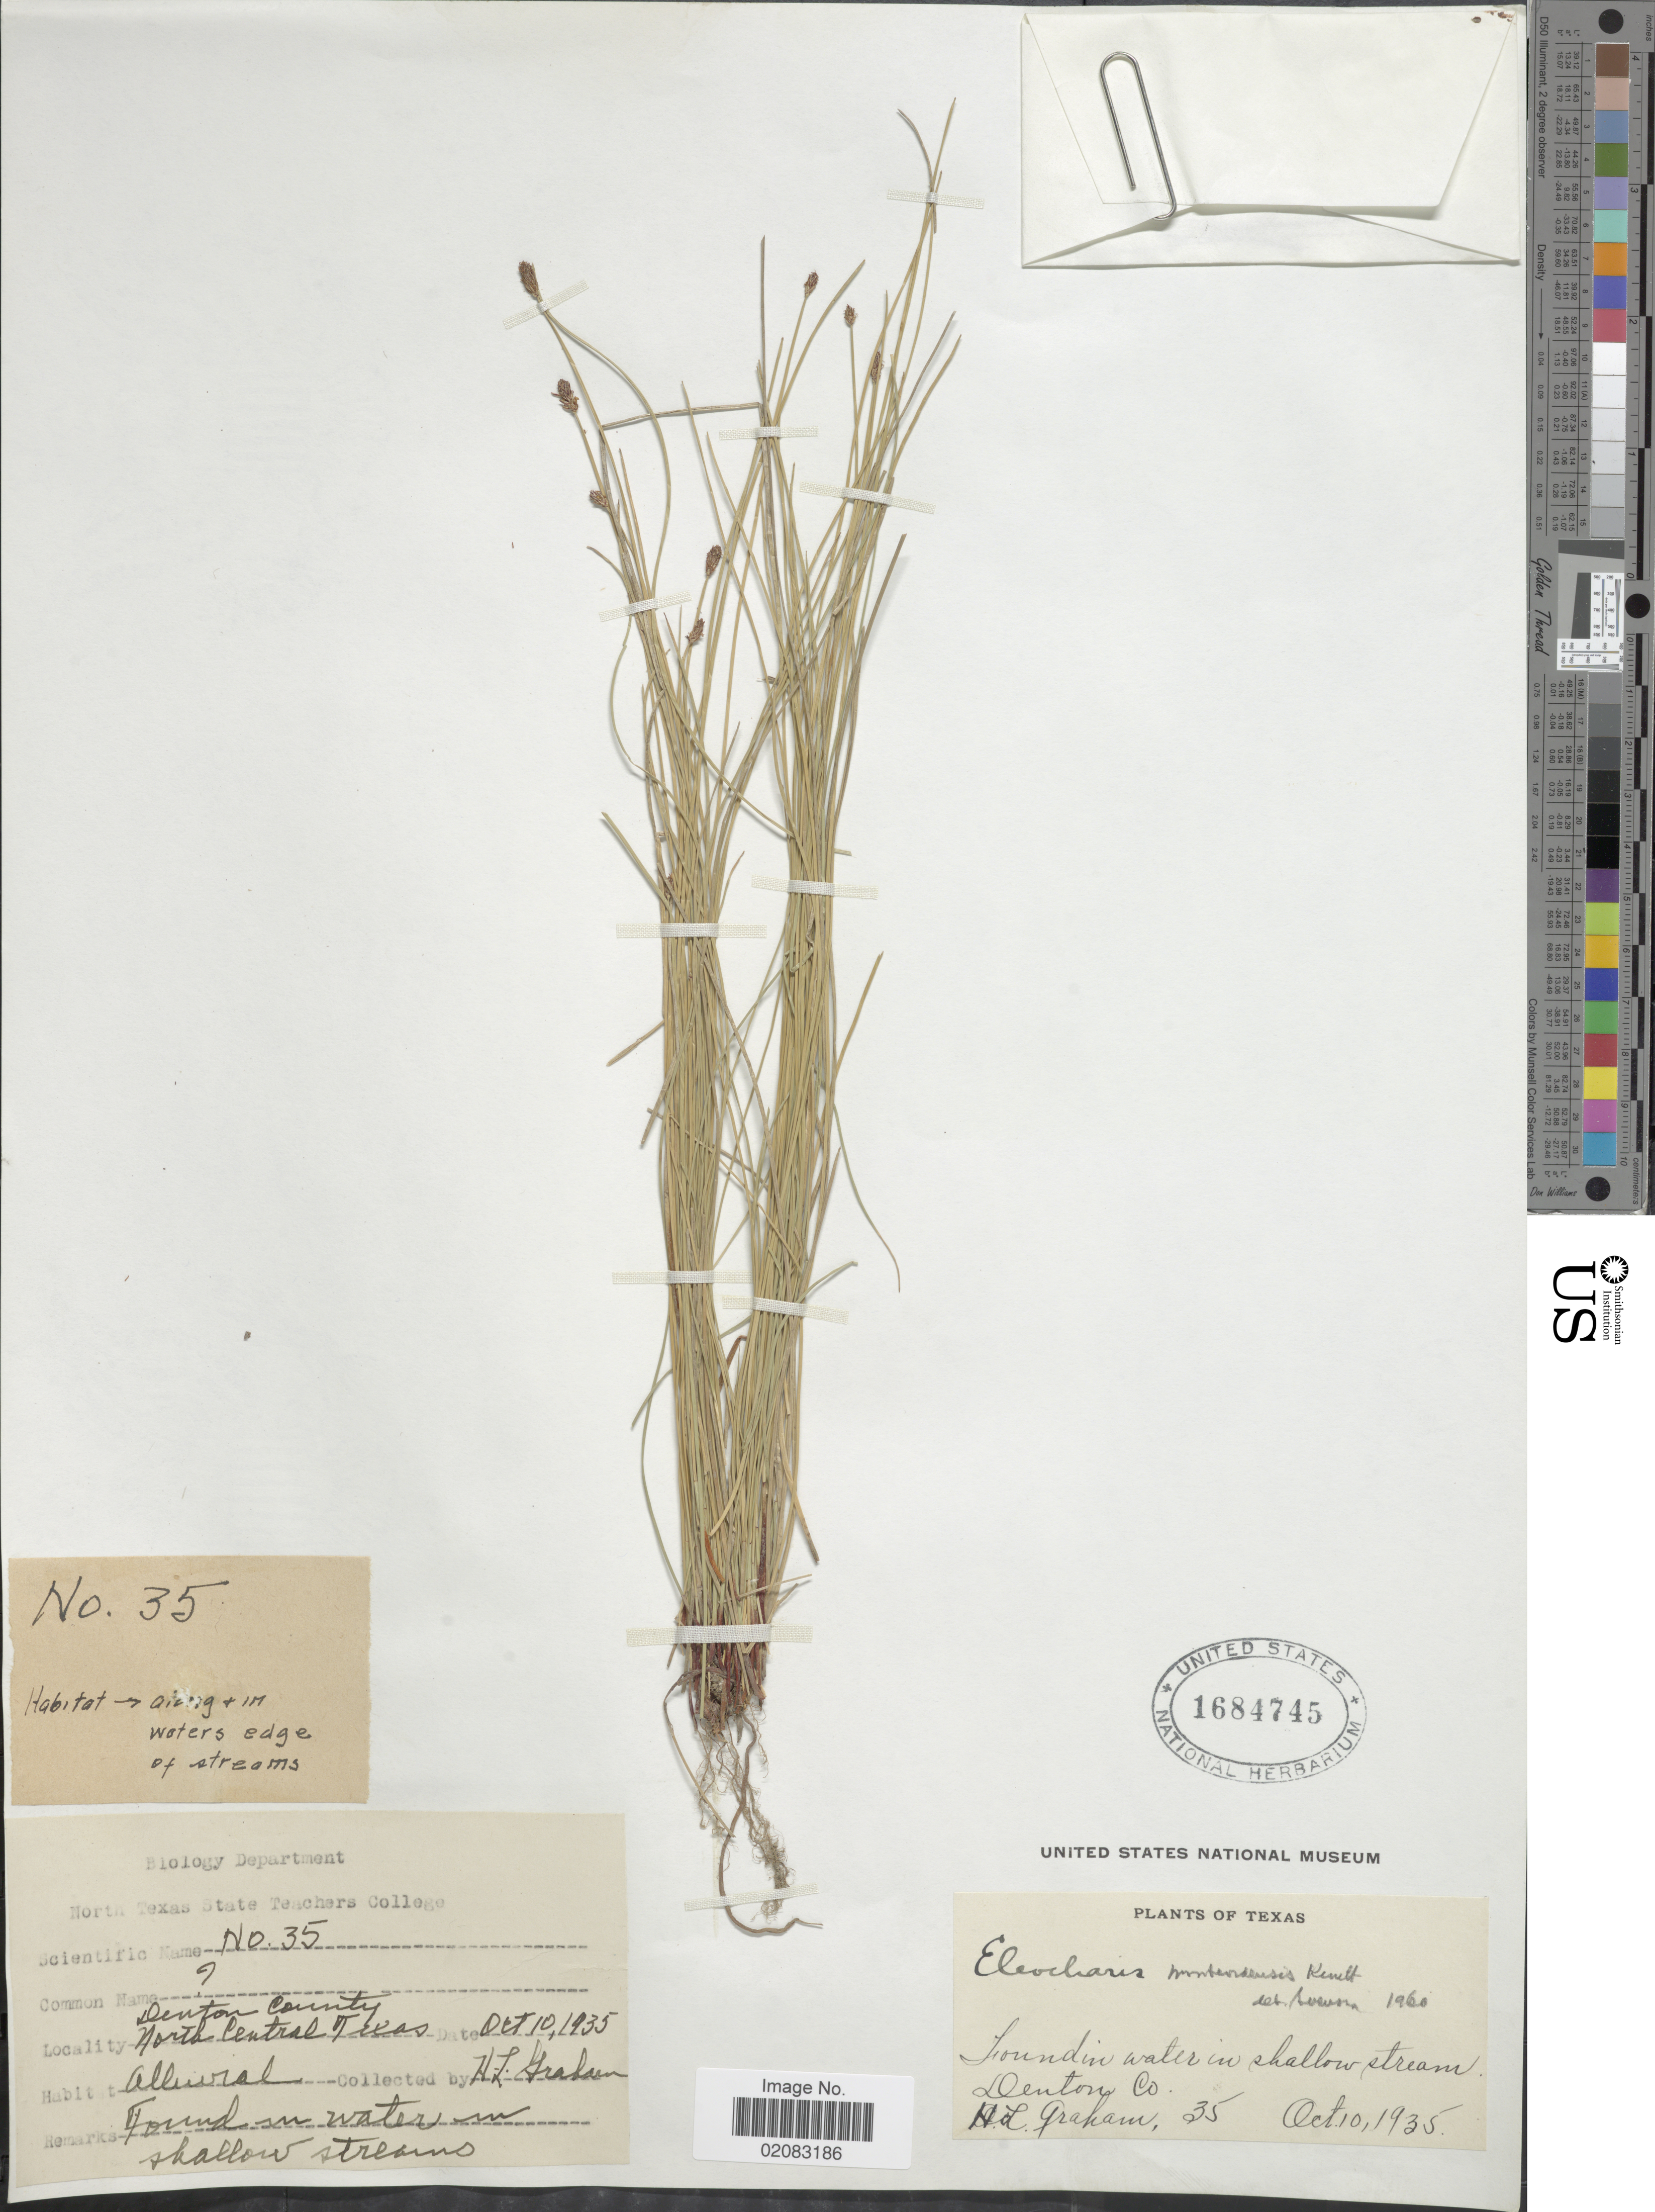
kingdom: Plantae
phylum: Tracheophyta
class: Liliopsida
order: Poales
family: Cyperaceae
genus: Eleocharis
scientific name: Eleocharis montevidensis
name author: Kunth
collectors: H. L. Graham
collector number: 35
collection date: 1935-10-10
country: United States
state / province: Texas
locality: Found in water in shallow stream. Denton County, North Central Texas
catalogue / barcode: US 1684745